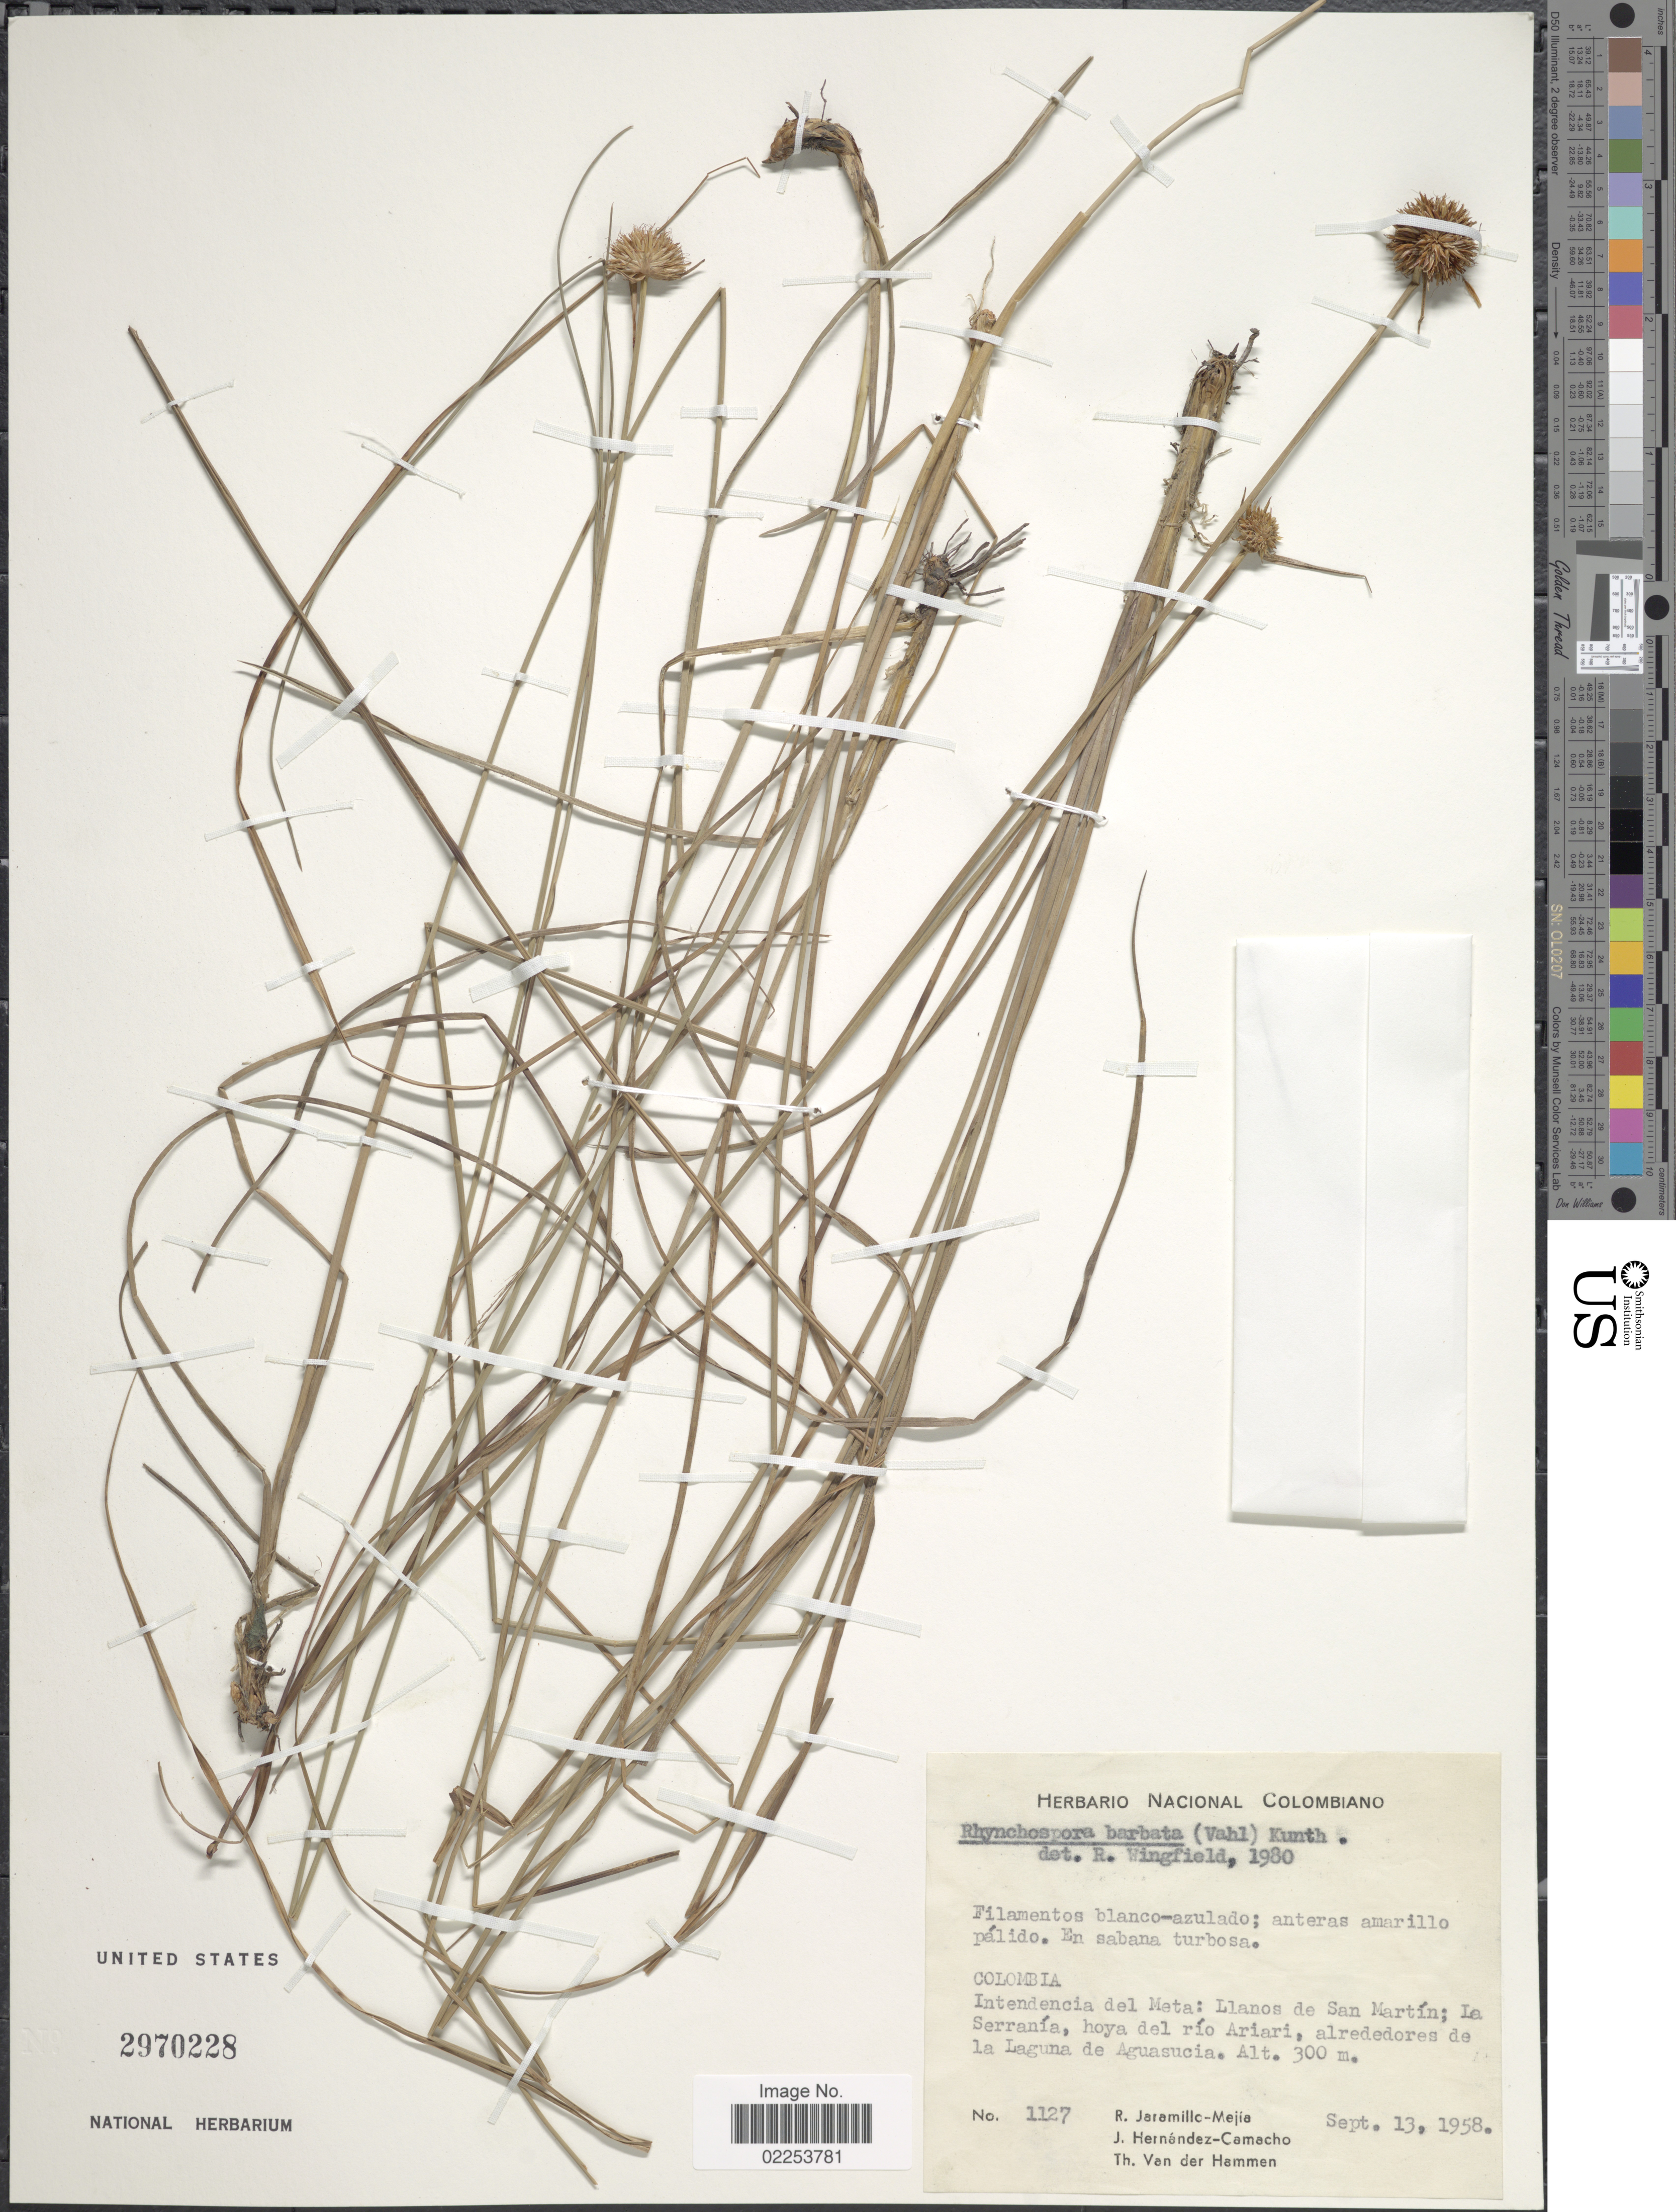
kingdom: Plantae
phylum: Tracheophyta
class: Liliopsida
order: Poales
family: Cyperaceae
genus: Rhynchospora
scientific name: Rhynchospora hirta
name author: (Nees) Boeckeler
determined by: Alves, K.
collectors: R. Jaramillo M., J. Hernandez Camacho & T. Hammen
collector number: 1127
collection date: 1958-09-13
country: Colombia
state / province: Meta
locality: Llanos de San Martin; la Serrania, hoya del rio Ariari, alrededores de la Laguna de Aguasucia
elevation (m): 300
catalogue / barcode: US 2970228